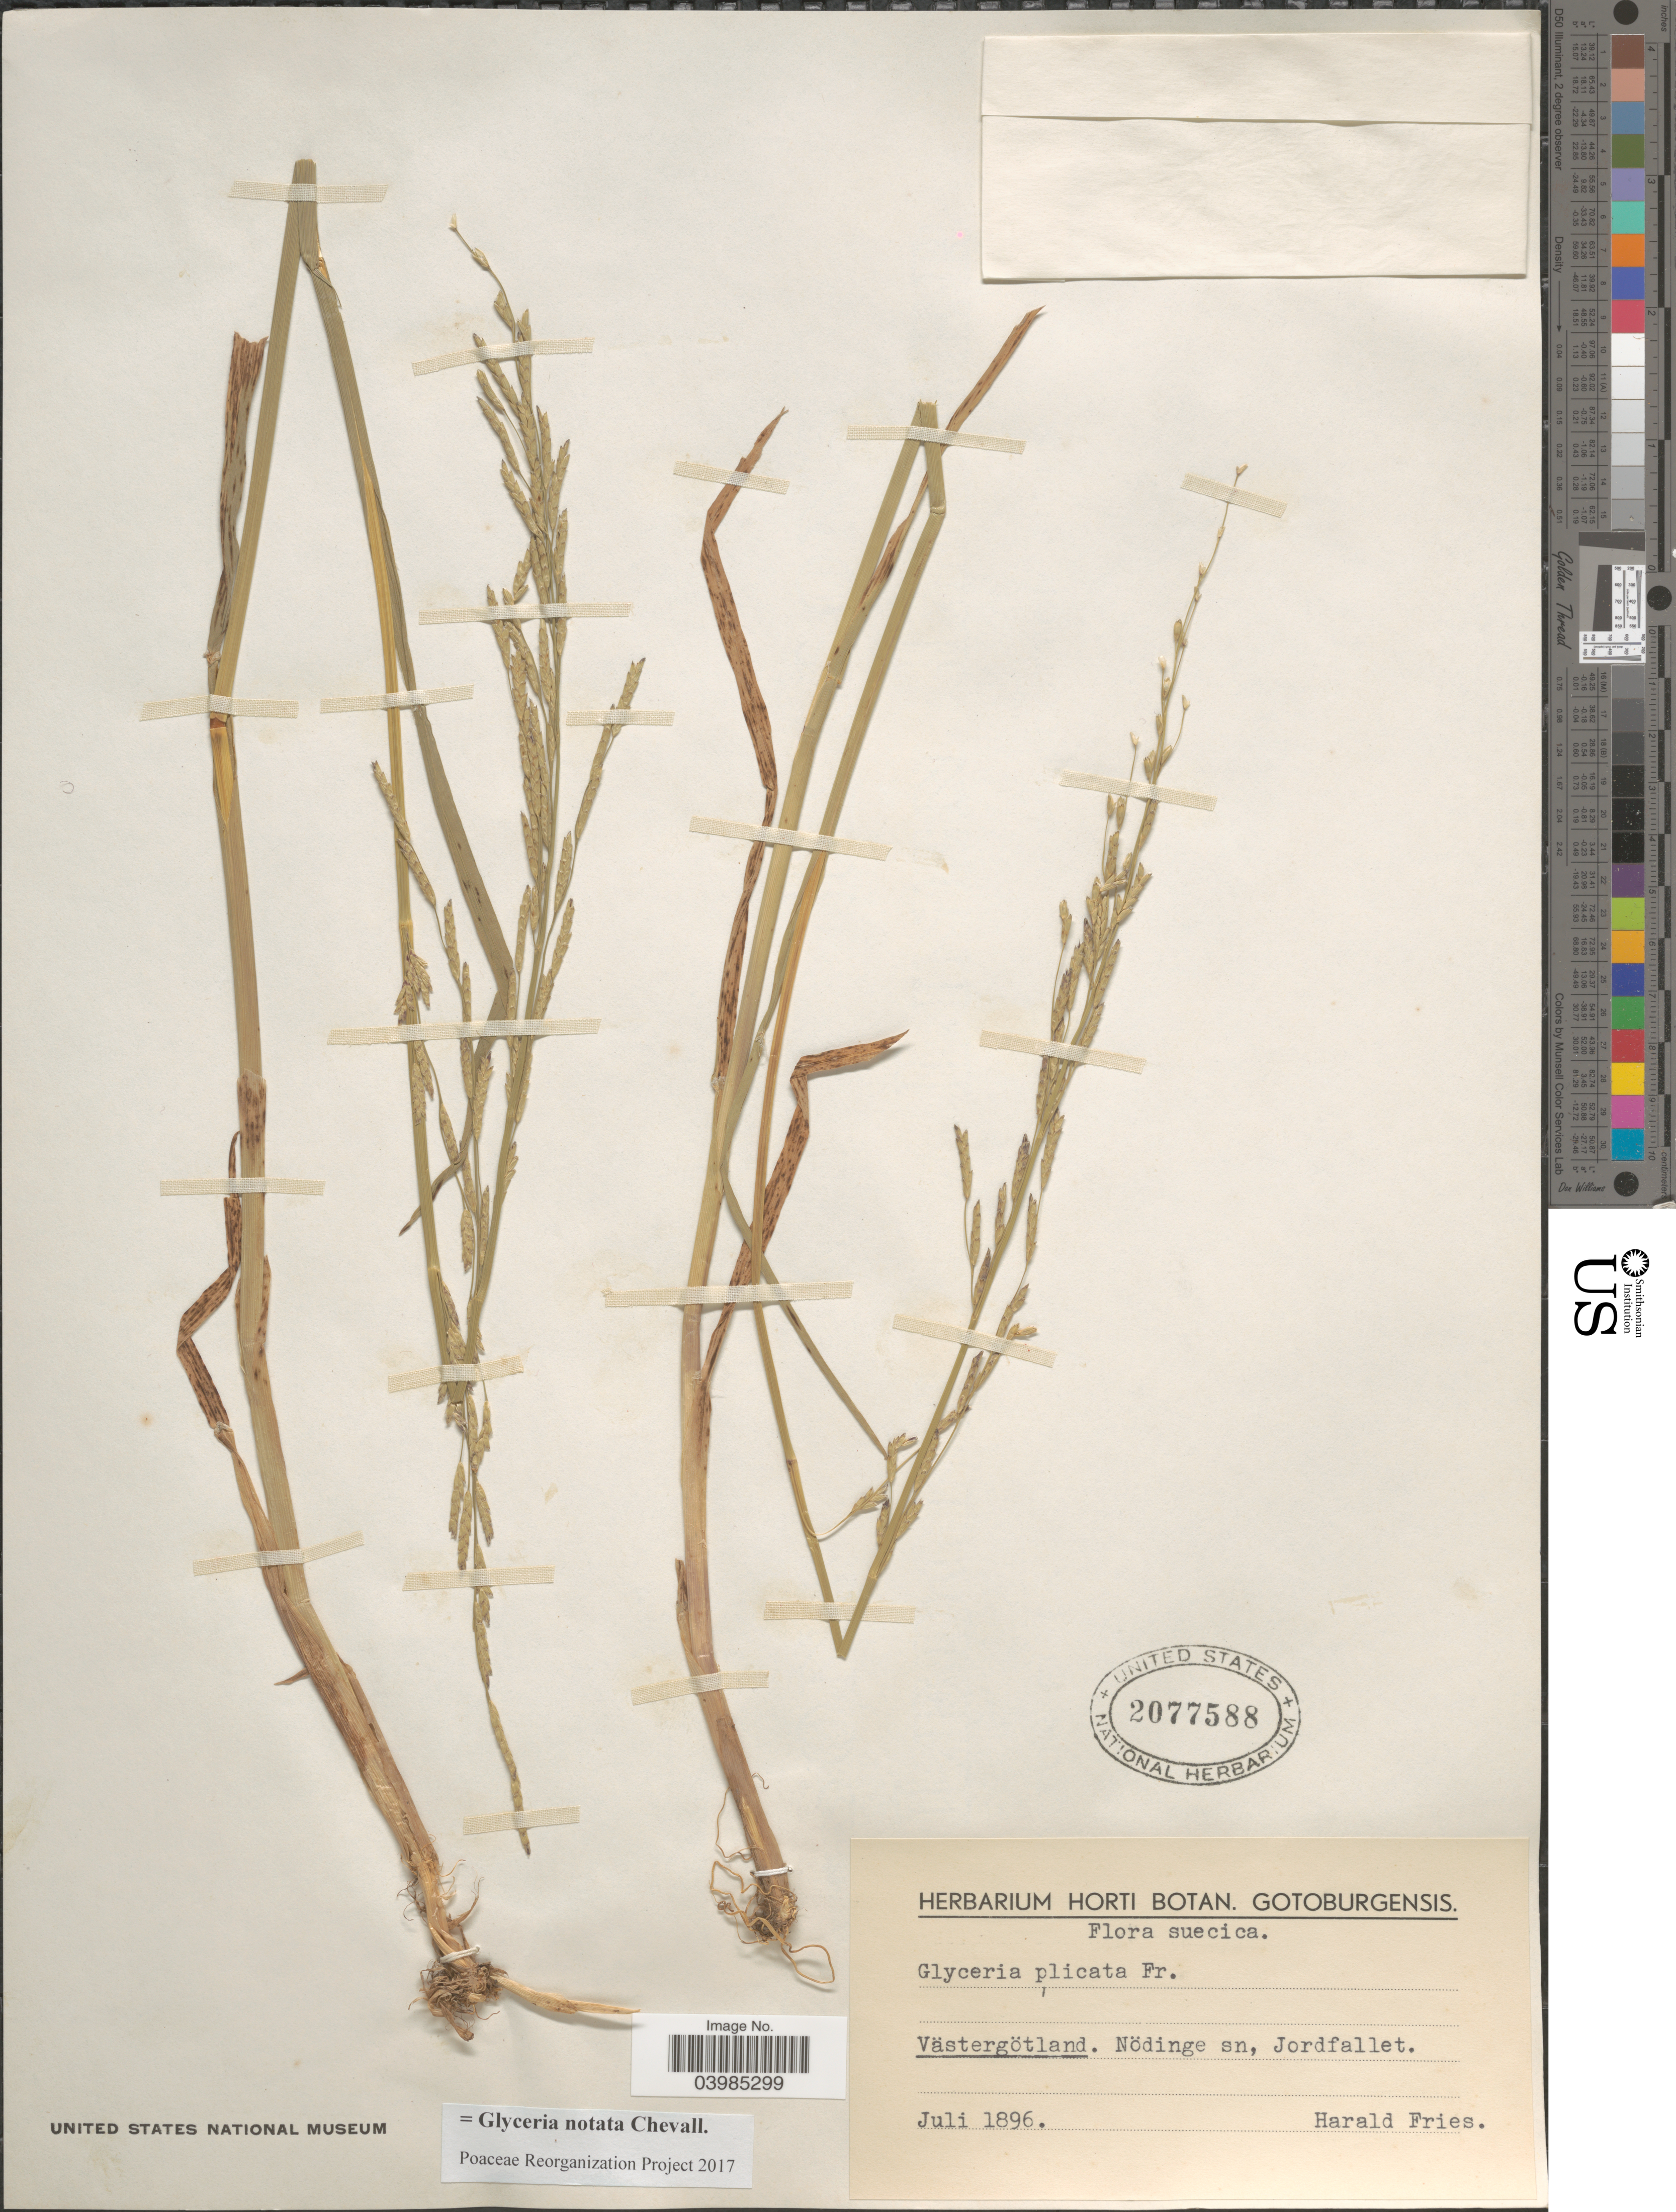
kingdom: Plantae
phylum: Tracheophyta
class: Liliopsida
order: Poales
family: Poaceae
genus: Glyceria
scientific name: Glyceria notata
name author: Chevall.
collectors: H. Fries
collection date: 1896-07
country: Sweden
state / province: Västra Götaland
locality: Västergötland. Nödinge sn, Jordfallet.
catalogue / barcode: US 2077588